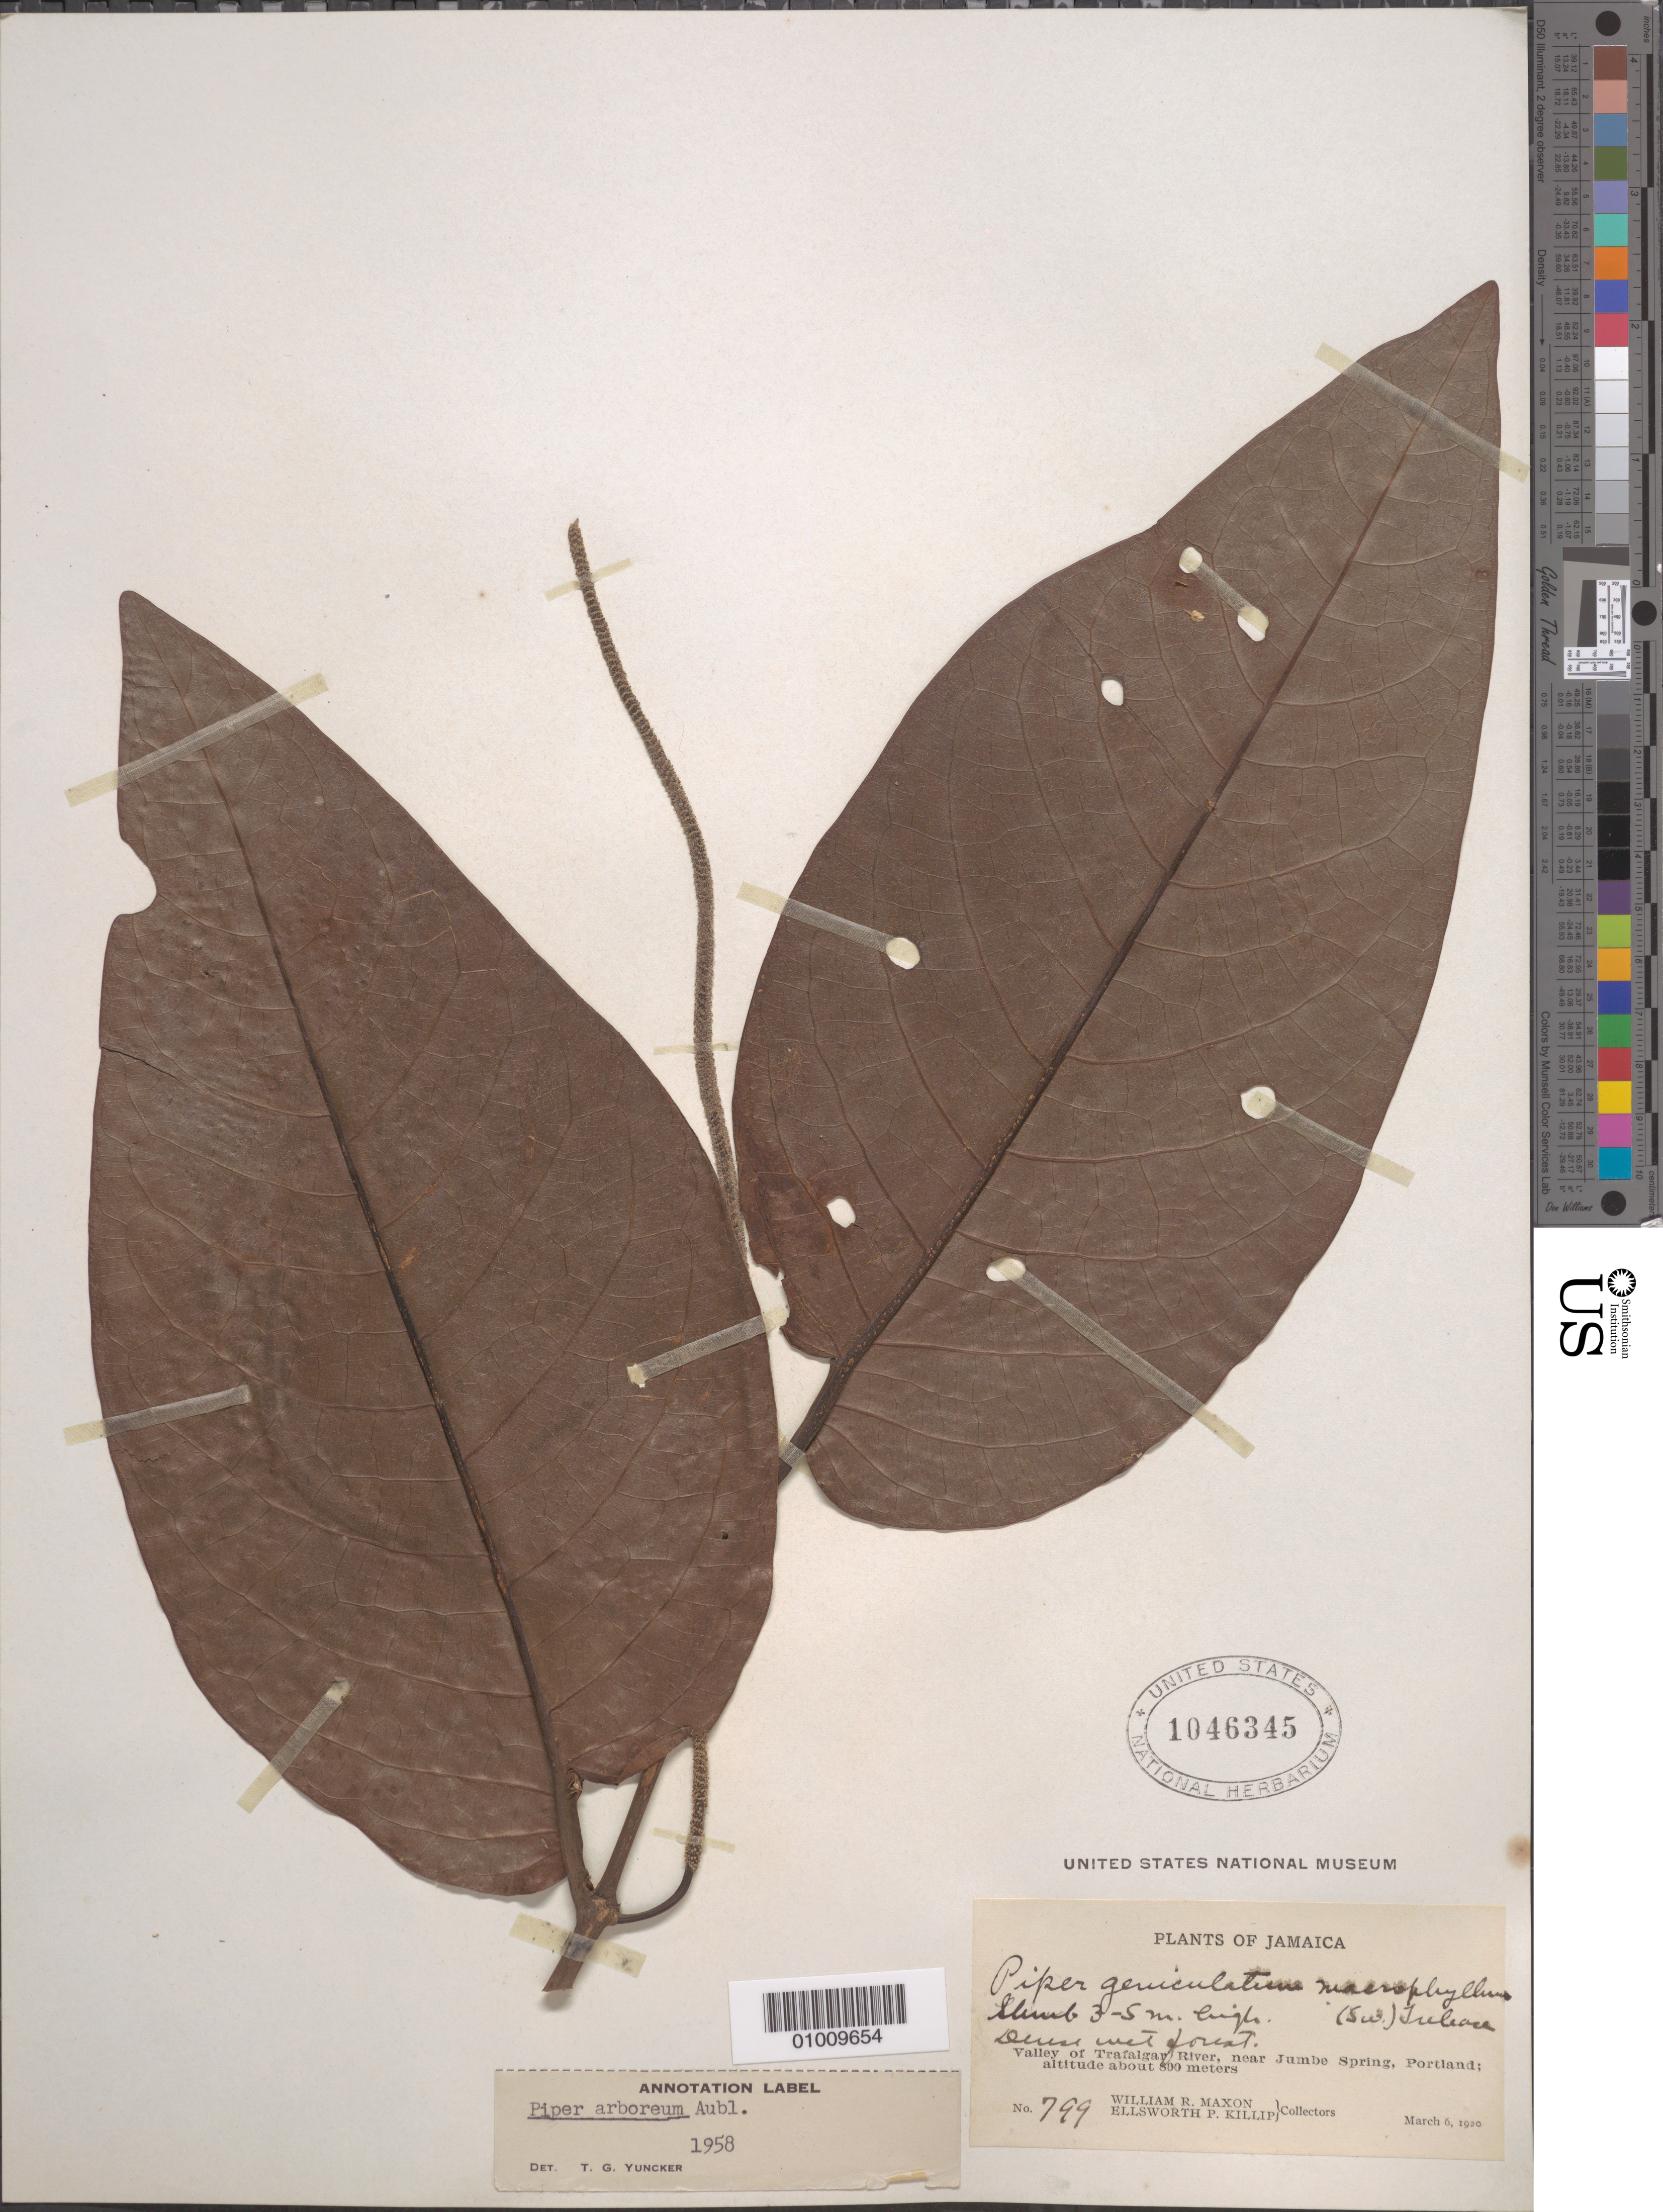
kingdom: Plantae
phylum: Tracheophyta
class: Magnoliopsida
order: Piperales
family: Piperaceae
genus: Piper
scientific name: Piper arboreum var. arboreum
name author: Aubl.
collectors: W. R. Maxon & E. P. Killip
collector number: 799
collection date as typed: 06 Mar 1920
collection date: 1920-03-06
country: Jamaica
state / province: Portland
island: Jamaica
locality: Dense wet forest.Valley of Trafalgay River, near Jumbe Spring.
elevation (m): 800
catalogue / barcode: US 1046345